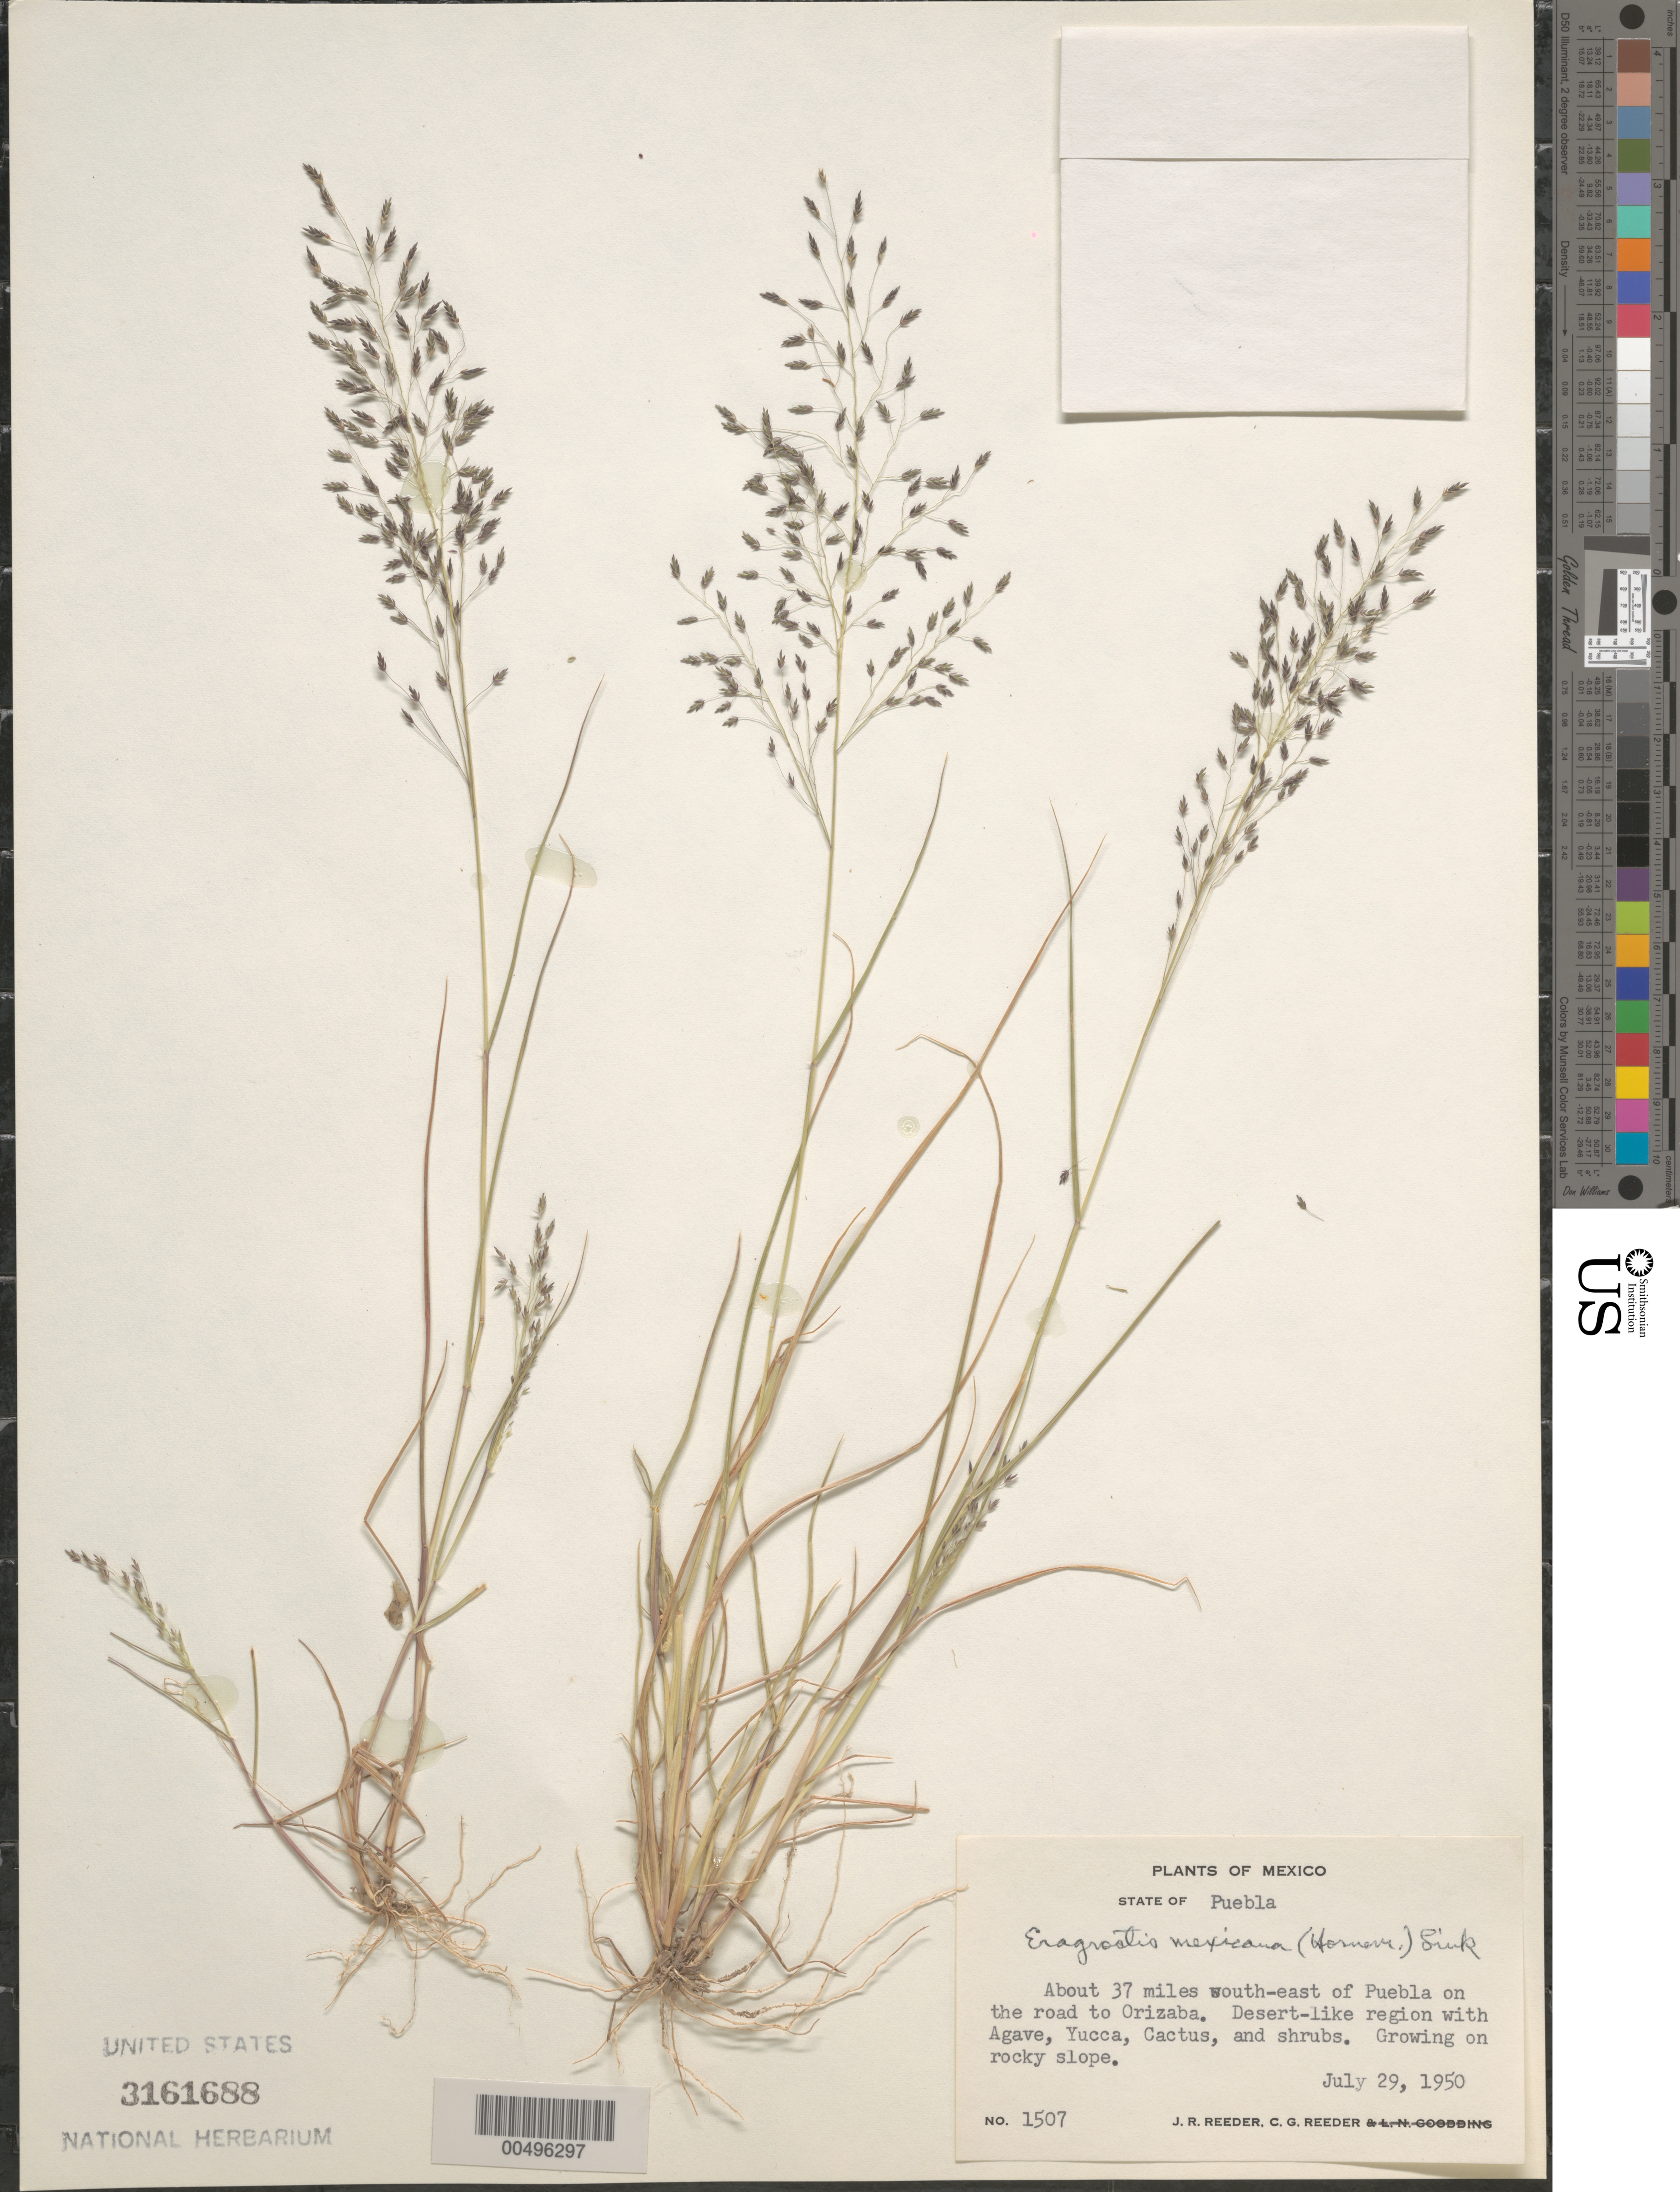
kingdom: Plantae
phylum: Tracheophyta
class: Liliopsida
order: Poales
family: Poaceae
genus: Eragrostis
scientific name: Eragrostis mexicana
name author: (Hornem.) Link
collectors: J. R. Reeder & C. G. Reeder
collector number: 1507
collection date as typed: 29 Jul 1950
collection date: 1950-07-29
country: Mexico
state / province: Puebla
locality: About 37 mi SW of Puebla on the rd to Orizaba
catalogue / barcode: US 3161688